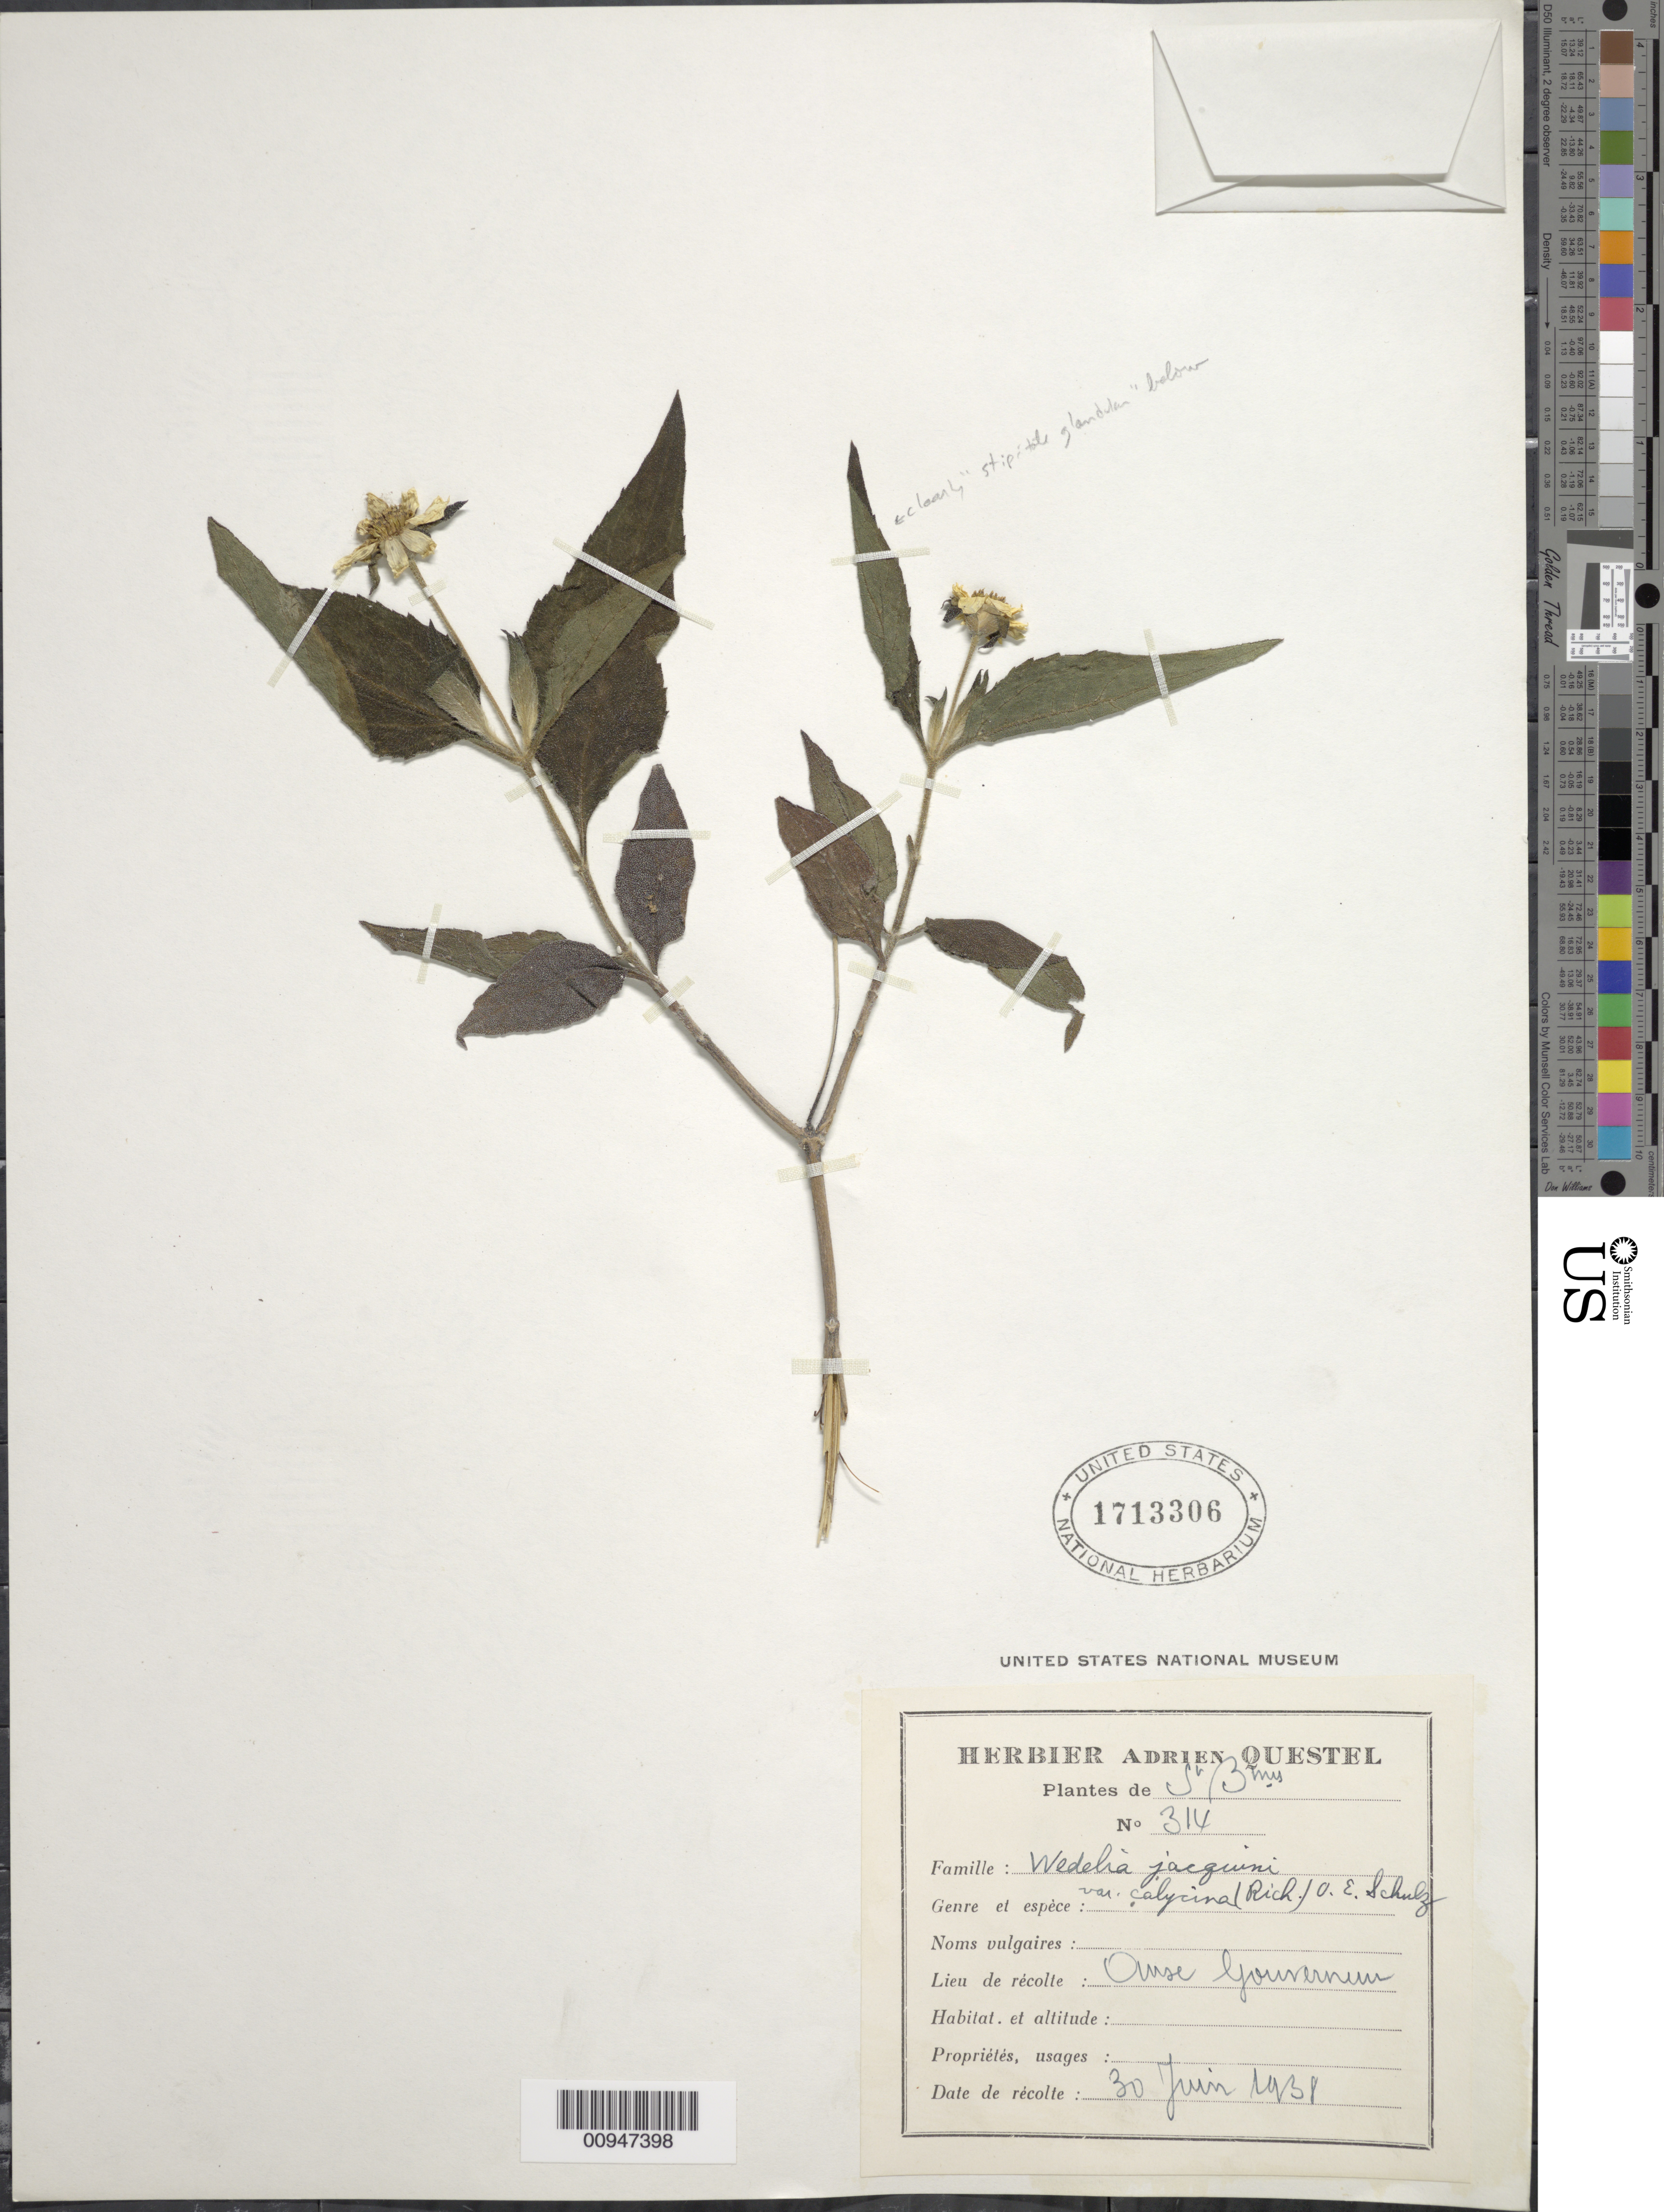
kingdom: Plantae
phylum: Tracheophyta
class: Magnoliopsida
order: Asterales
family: Asteraceae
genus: Wedelia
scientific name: Wedelia calycina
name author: Rich.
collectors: A. Questel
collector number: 314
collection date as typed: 30 Jun 1938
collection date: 1938-06-30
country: Saint Barthélemy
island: St. Barthélemy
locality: "Anse Gouerneur"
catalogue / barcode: US 1713306